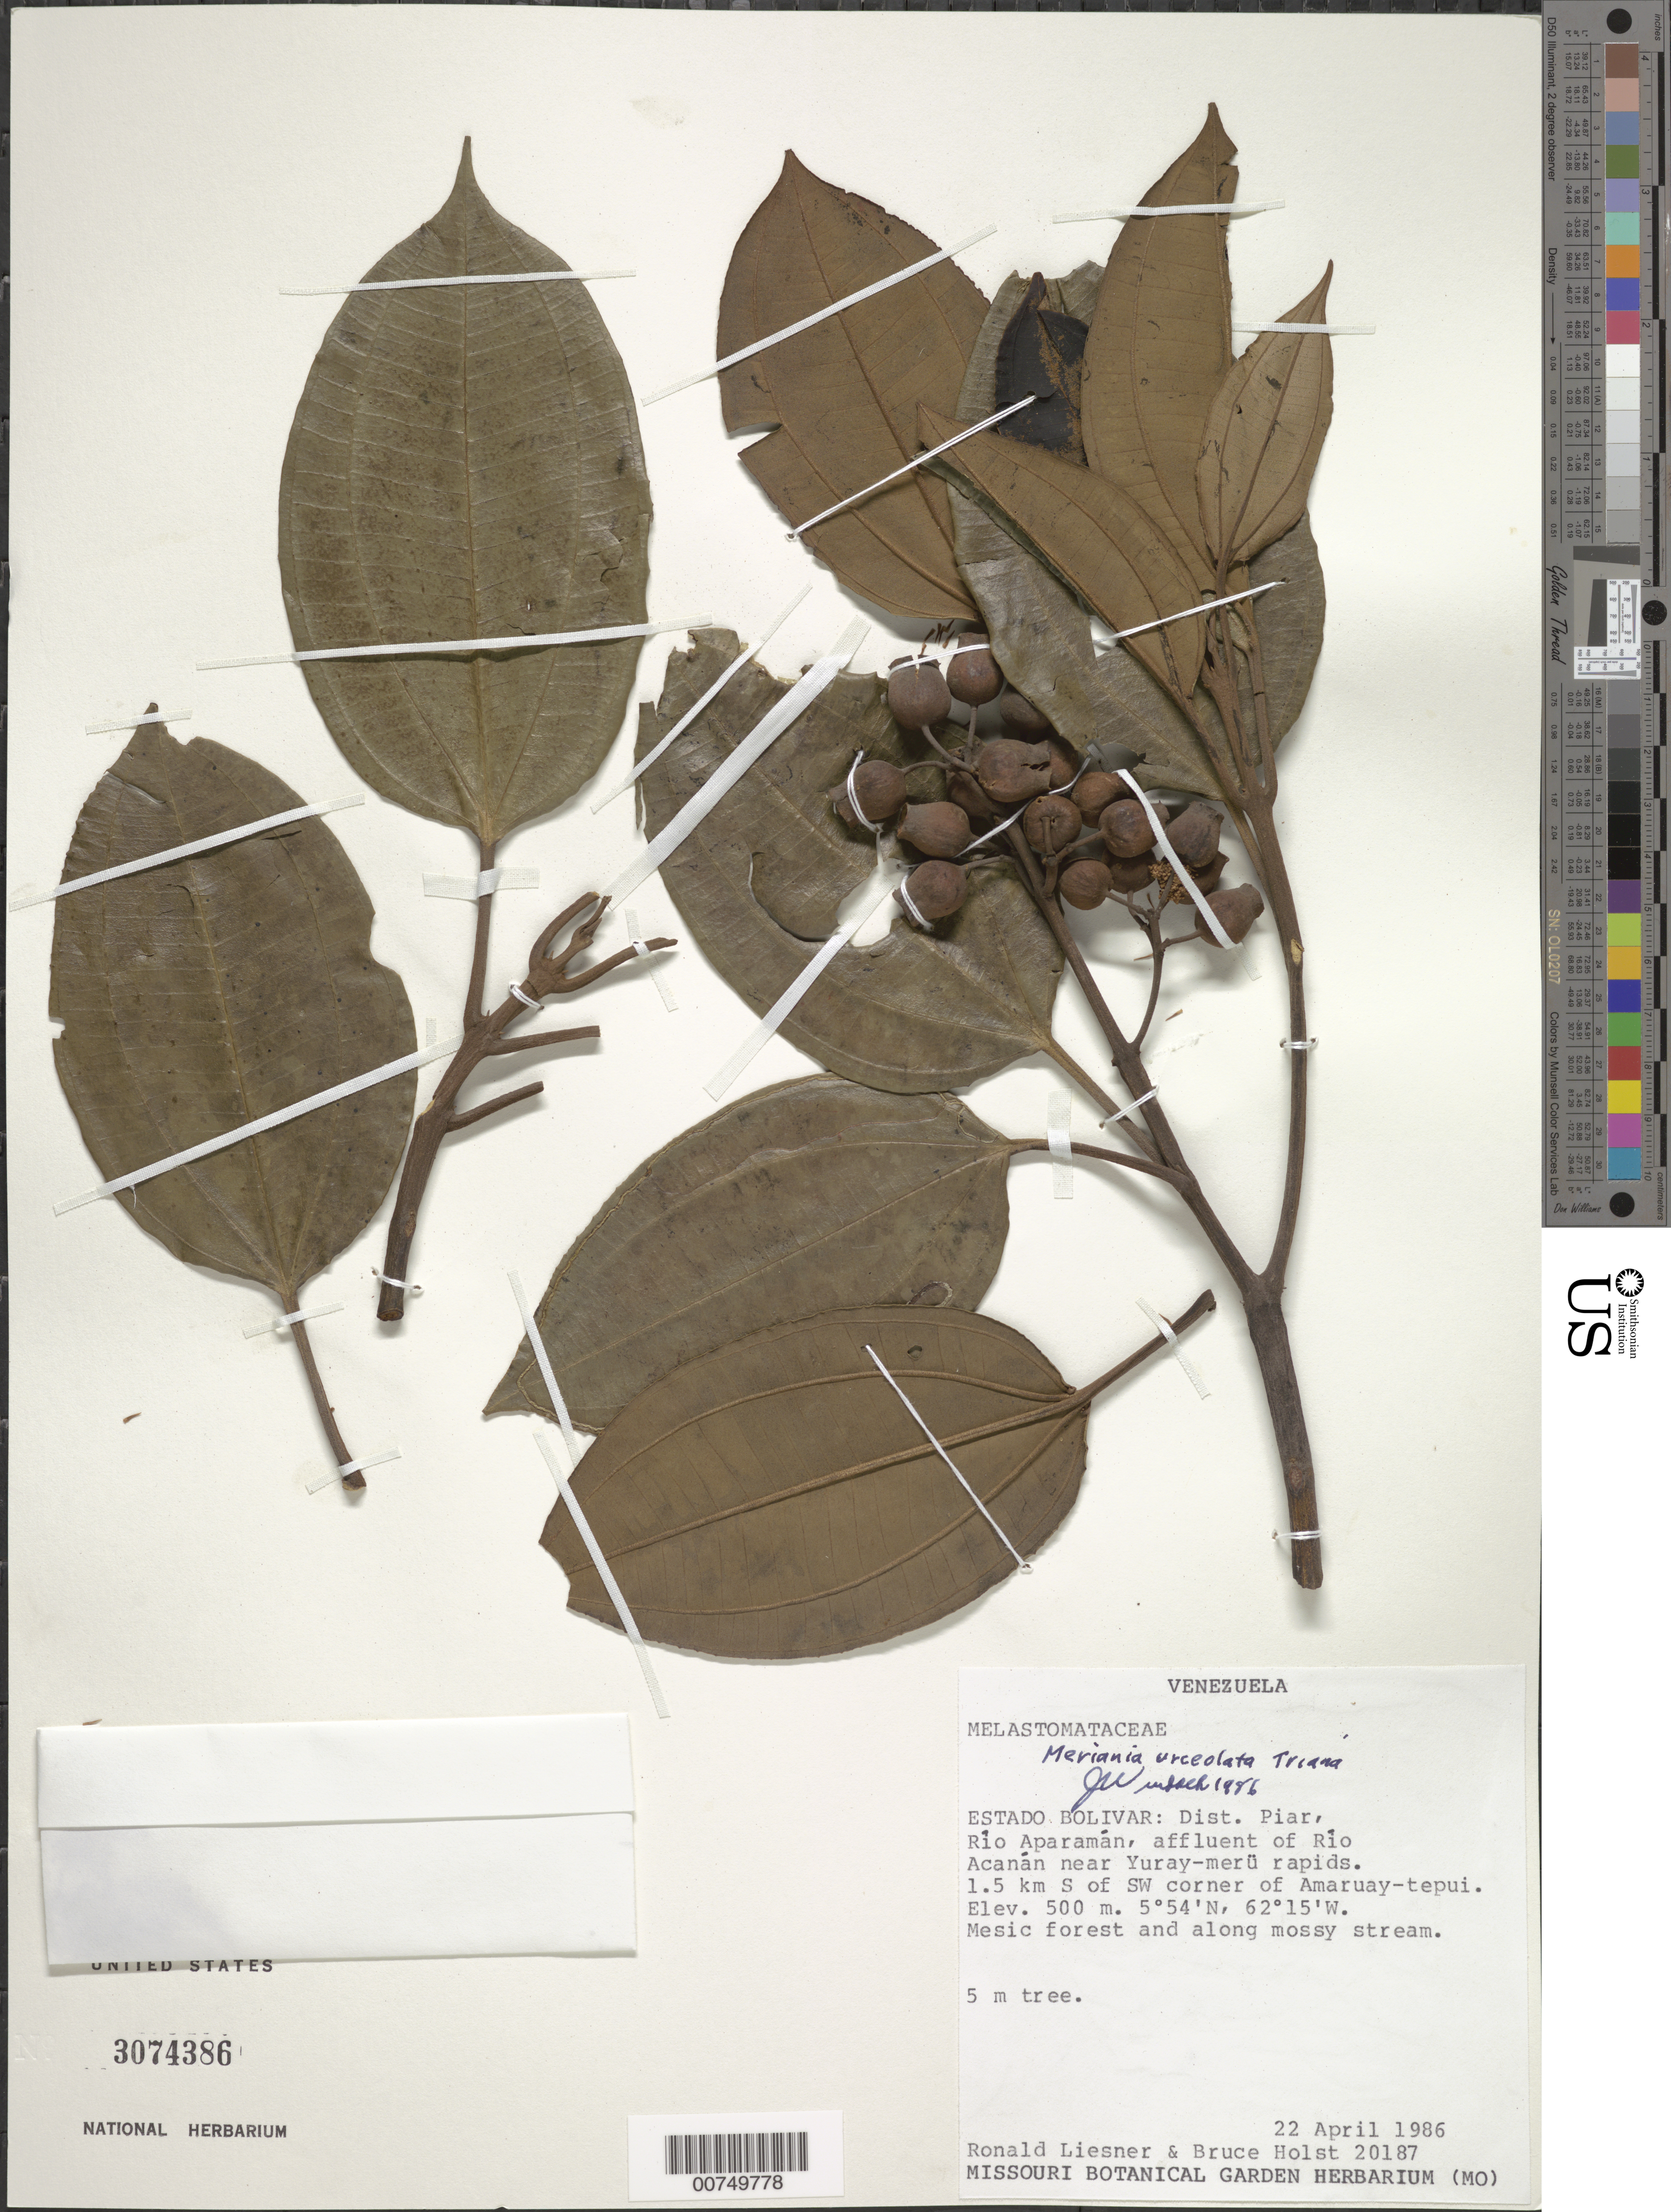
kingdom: Plantae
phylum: Tracheophyta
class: Magnoliopsida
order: Myrtales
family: Melastomataceae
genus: Meriania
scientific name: Meriania urceolata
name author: Triana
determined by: Wurdack, John J., (US), US (UNITED STATES)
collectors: R. L. Liesner & B. Holst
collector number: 20187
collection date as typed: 22-Apr-86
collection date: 1986-04-22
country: Venezuela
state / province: Bolívar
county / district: Piar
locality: Río Aparamán, affluent of Río Acanan, near Yuray-meru rapids, 1.5 km S of Amaruay-tepuí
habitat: Mesic forest and along mossy stream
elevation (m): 500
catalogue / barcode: US 3074386